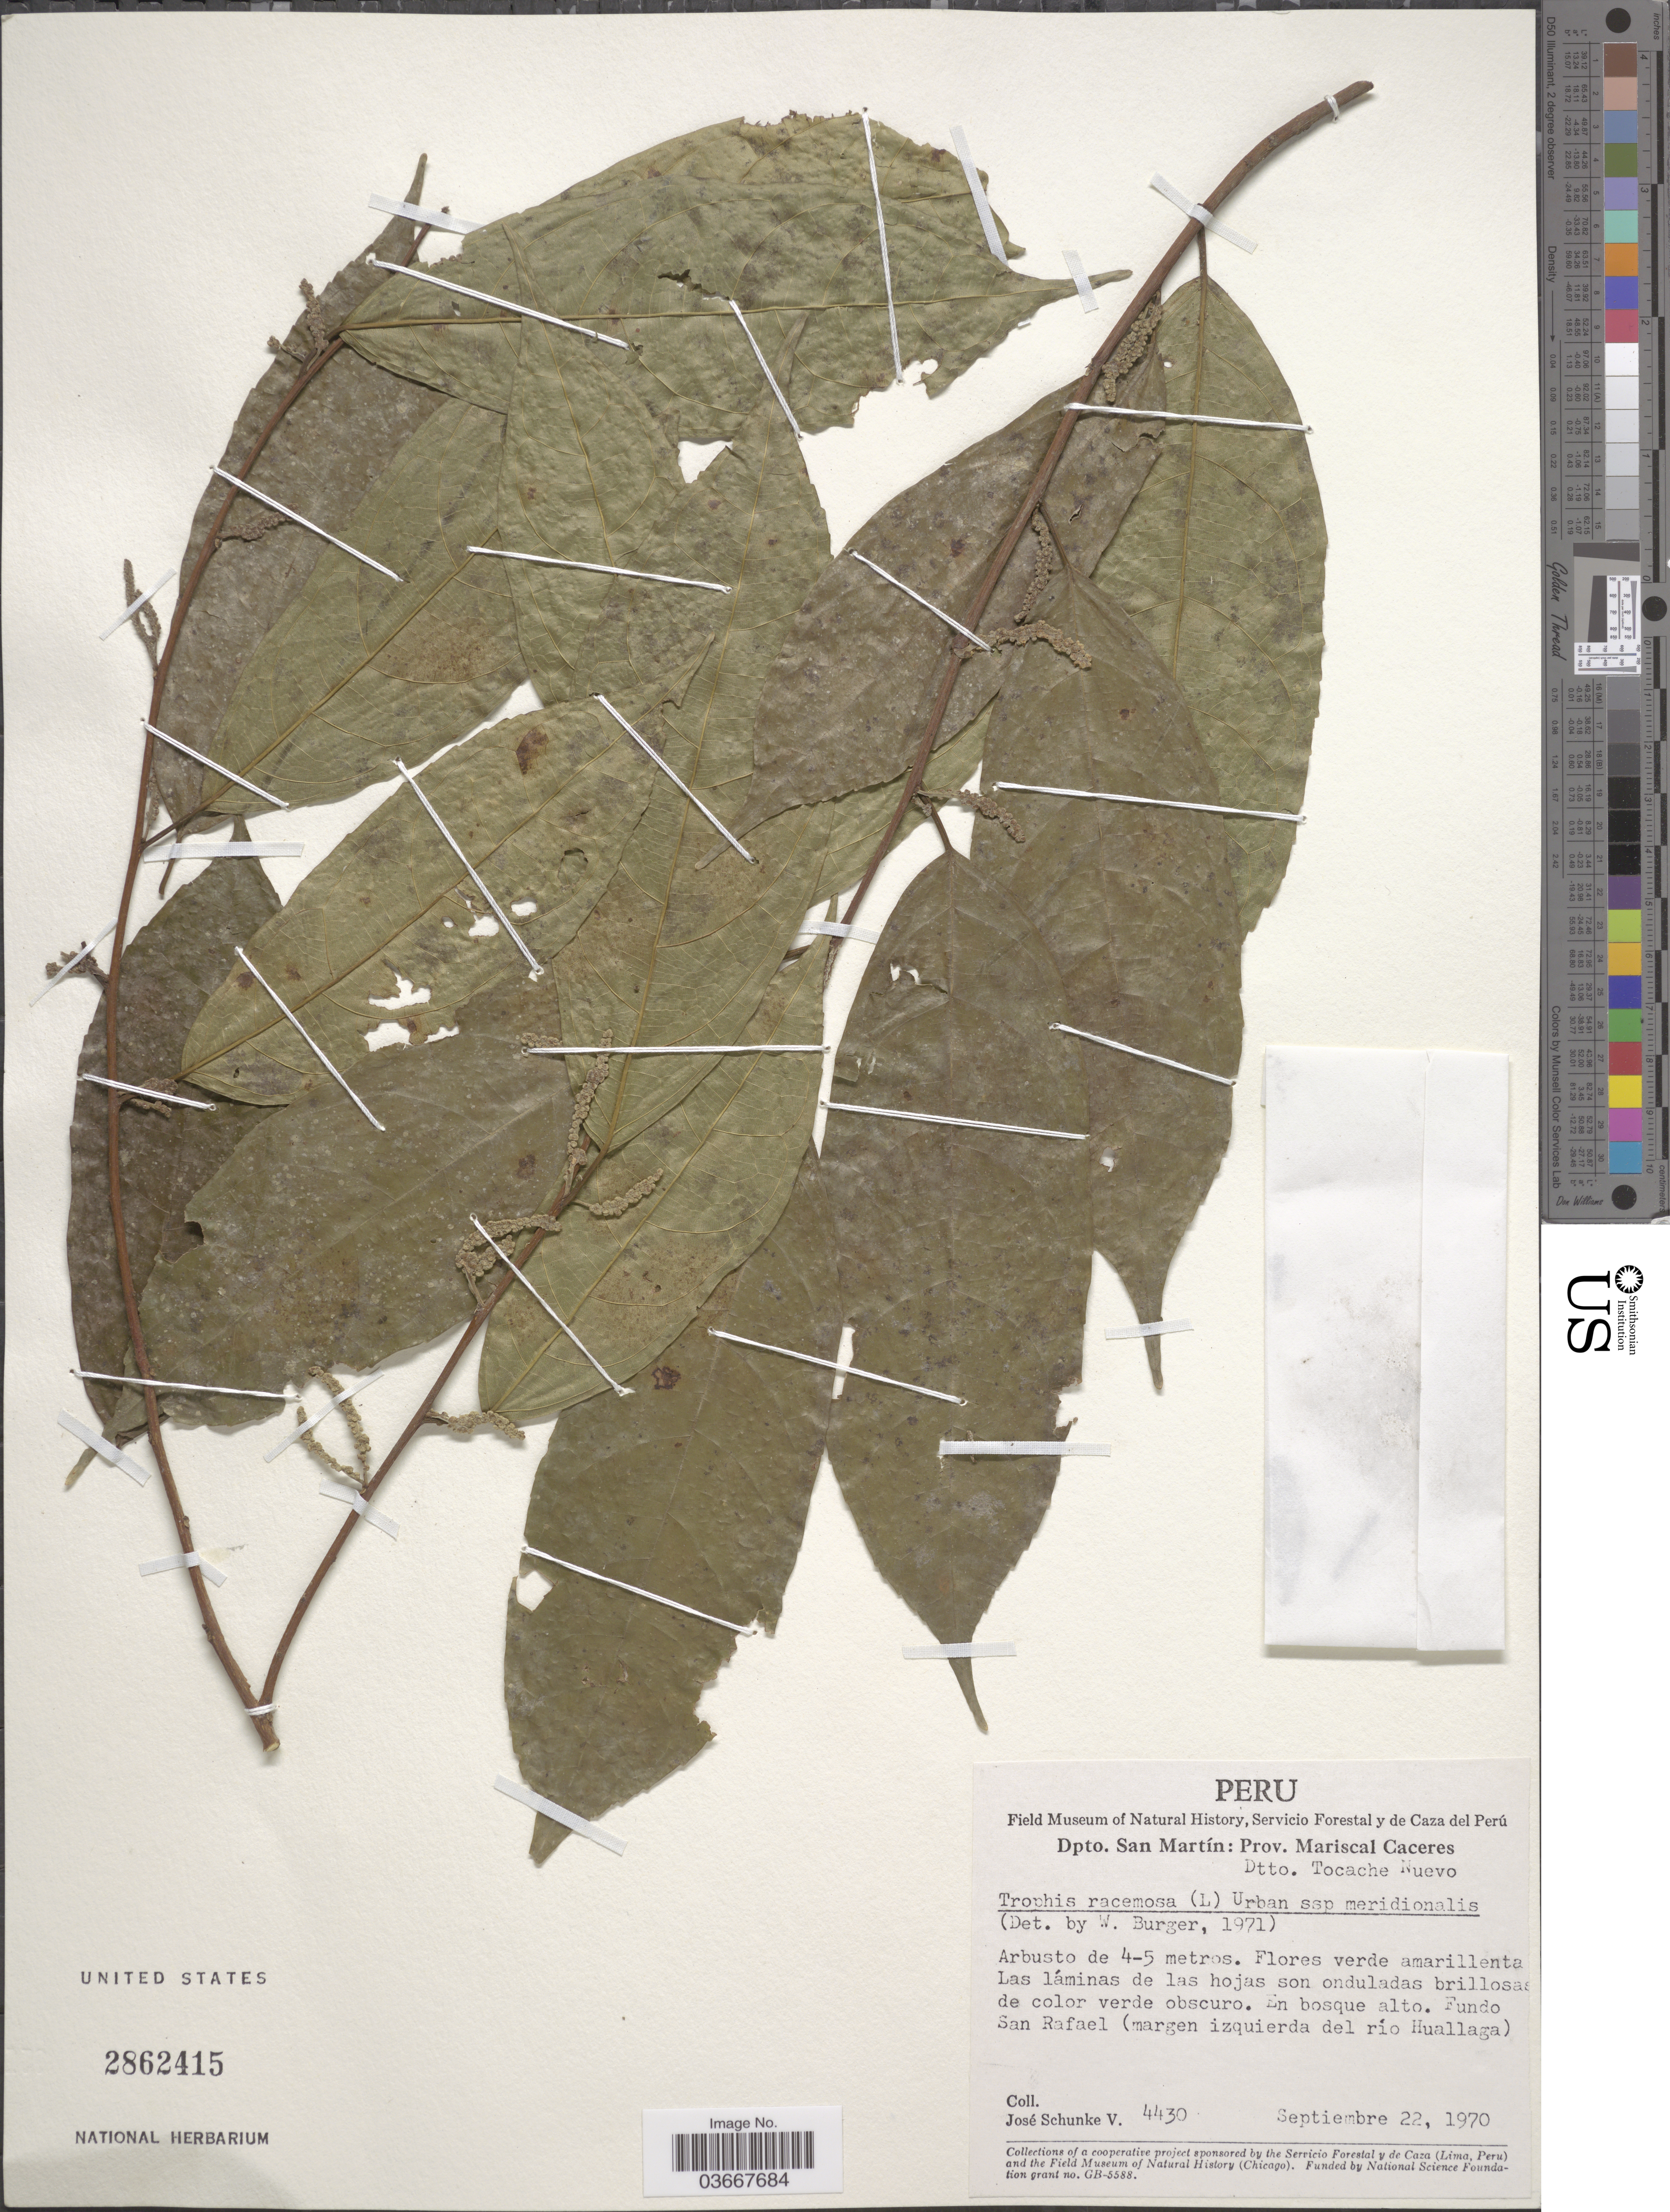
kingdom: Plantae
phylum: Tracheophyta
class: Magnoliopsida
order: Rosales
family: Moraceae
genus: Trophis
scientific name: Trophis racemosa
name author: (L.) Urb.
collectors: J. Schunke Vigo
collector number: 4430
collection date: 1970-09-22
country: Peru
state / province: San Martín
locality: Dpto. San Martín: Prov. Mariscal Caceres. Dtto. Tocache Nuevo. Fundo San Rafael (margen izquierda del río Huallaga).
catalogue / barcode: US 2862415